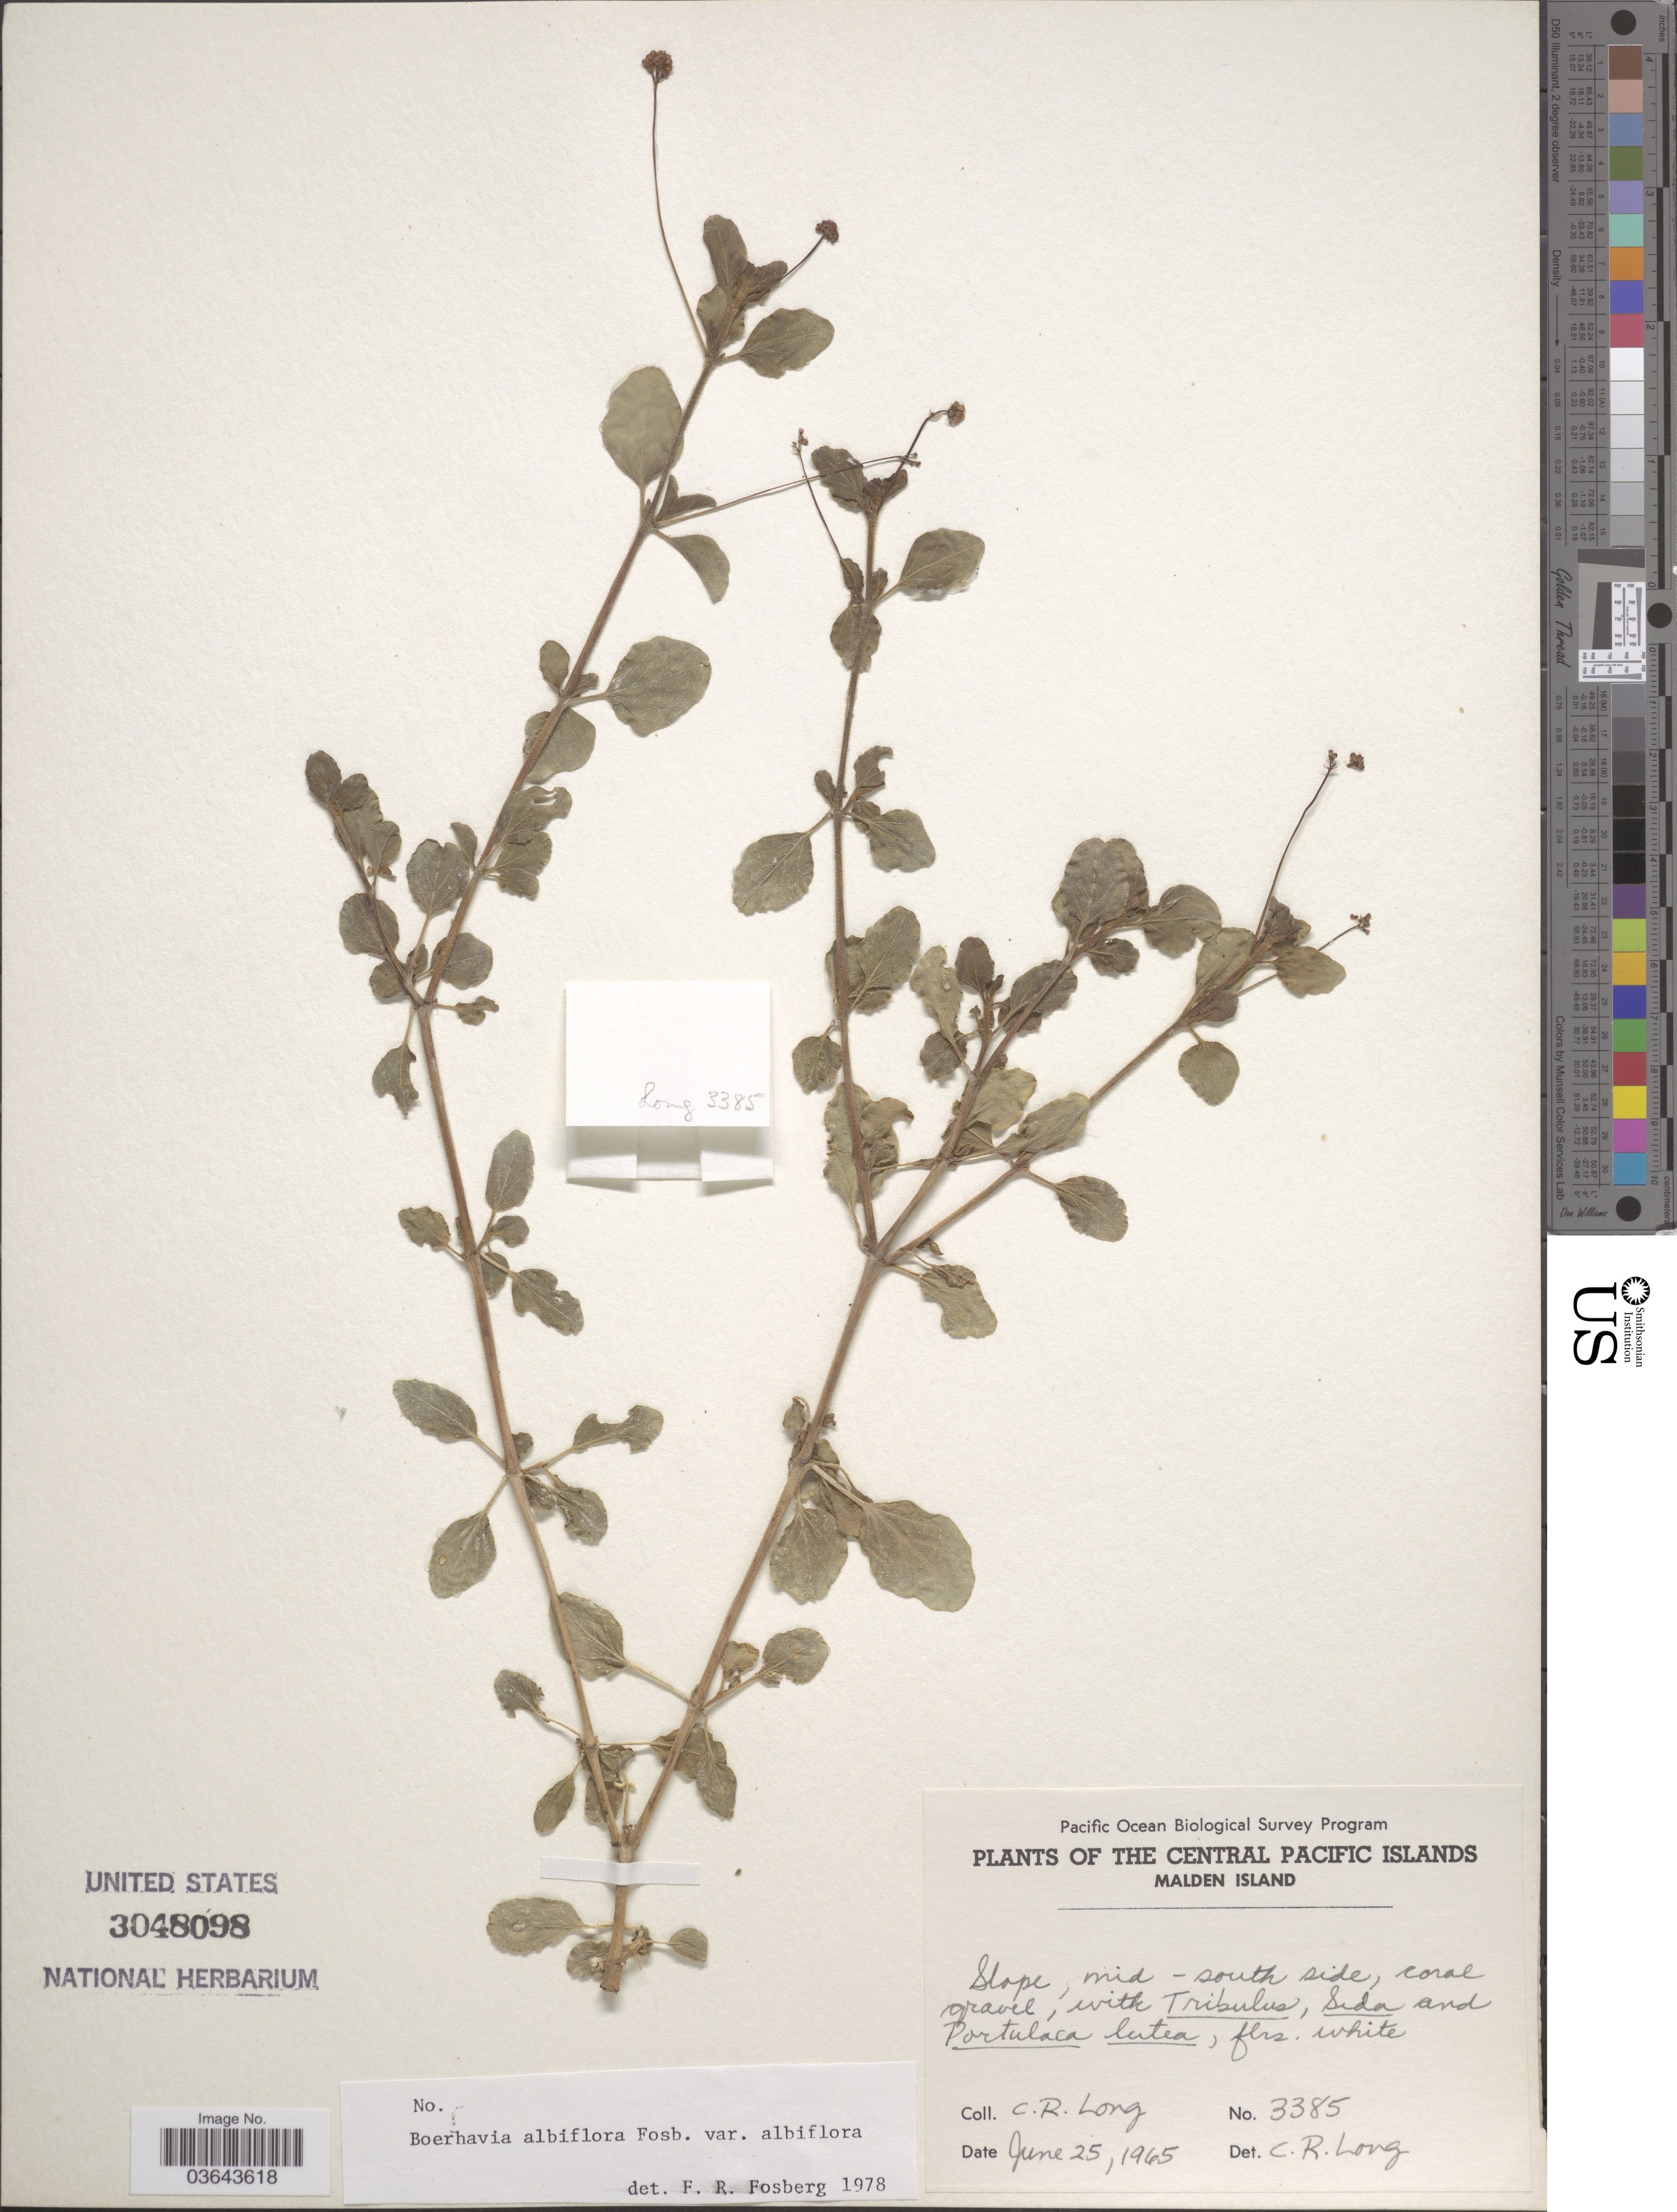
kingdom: Plantae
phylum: Tracheophyta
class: Magnoliopsida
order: Caryophyllales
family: Nyctaginaceae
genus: Boerhavia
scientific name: Boerhavia albiflora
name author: Fosberg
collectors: C. R. Long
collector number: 3385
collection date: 1965-06-25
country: Kiribati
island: Malden Island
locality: The Central Pacific Islands. Malden Island. Slope, mid-south side.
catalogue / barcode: US 3048098